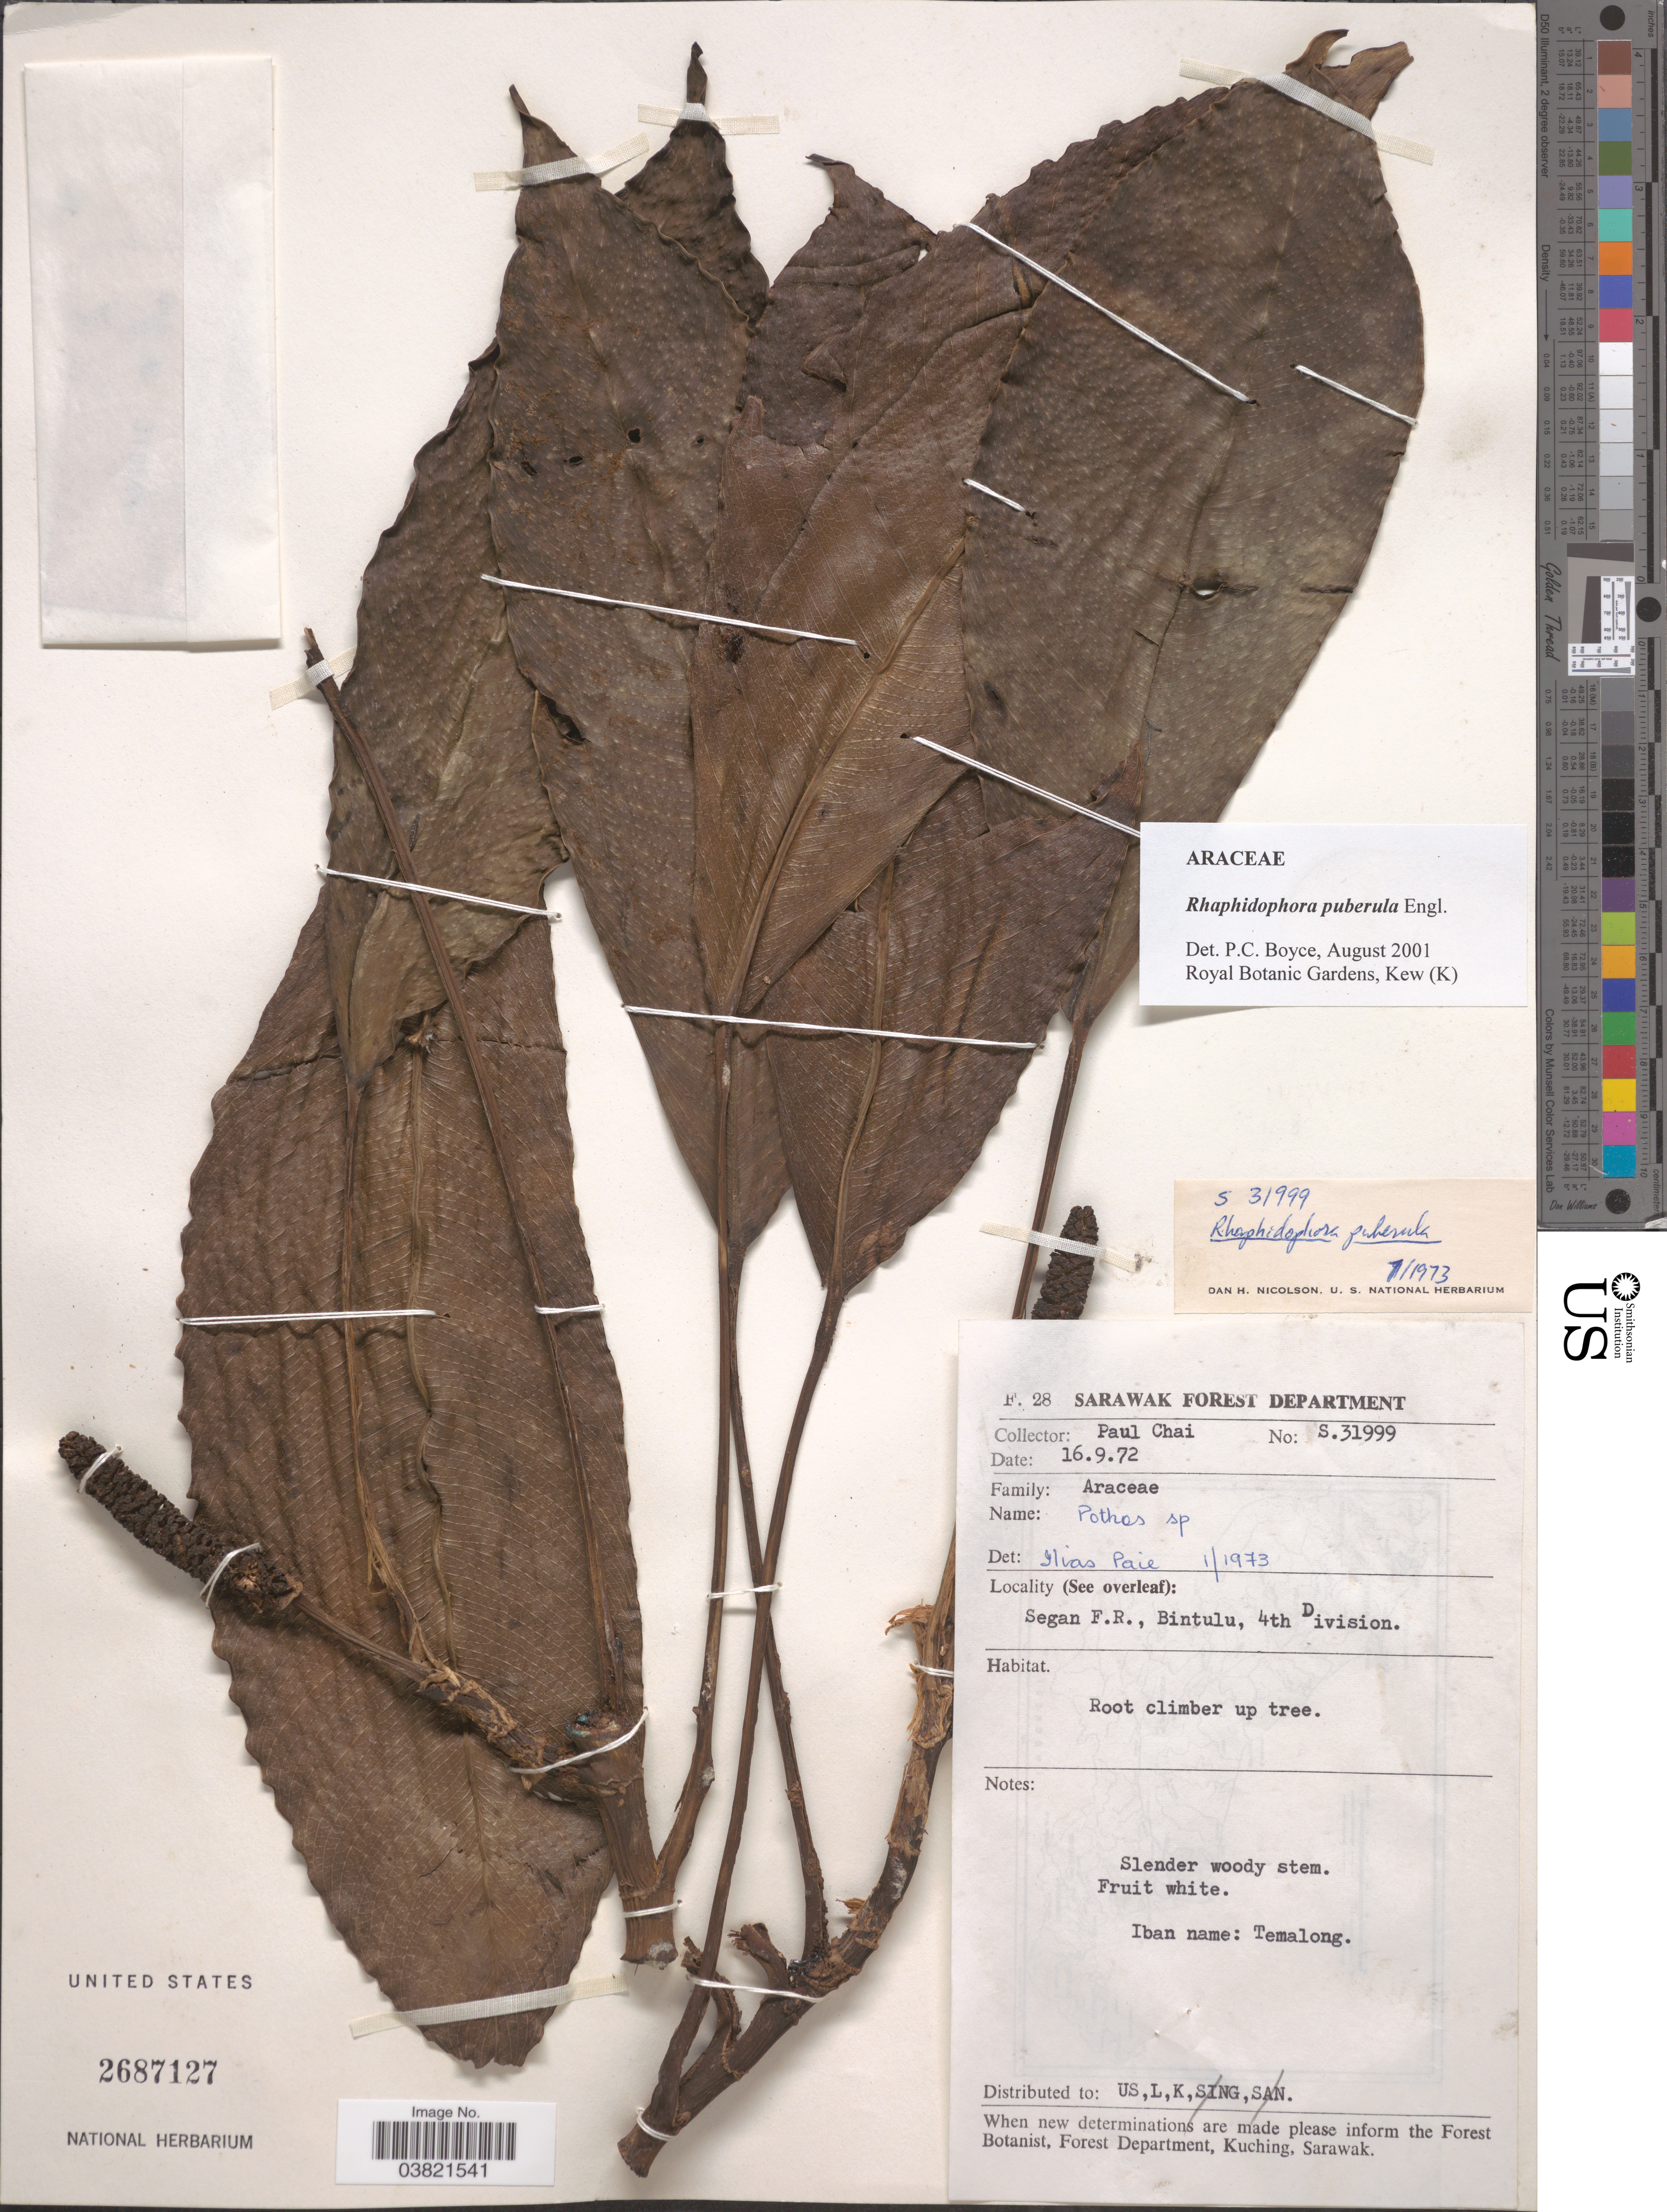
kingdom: Plantae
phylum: Tracheophyta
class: Liliopsida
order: Alismatales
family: Araceae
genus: Rhaphidophora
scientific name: Rhaphidophora puberula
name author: Engl.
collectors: P. Chai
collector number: S.31999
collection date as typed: Transcribed d/m/y: 16/9/72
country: Malaysia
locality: Segan F.R., Bintulu, 4th Division.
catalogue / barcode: US 2687127